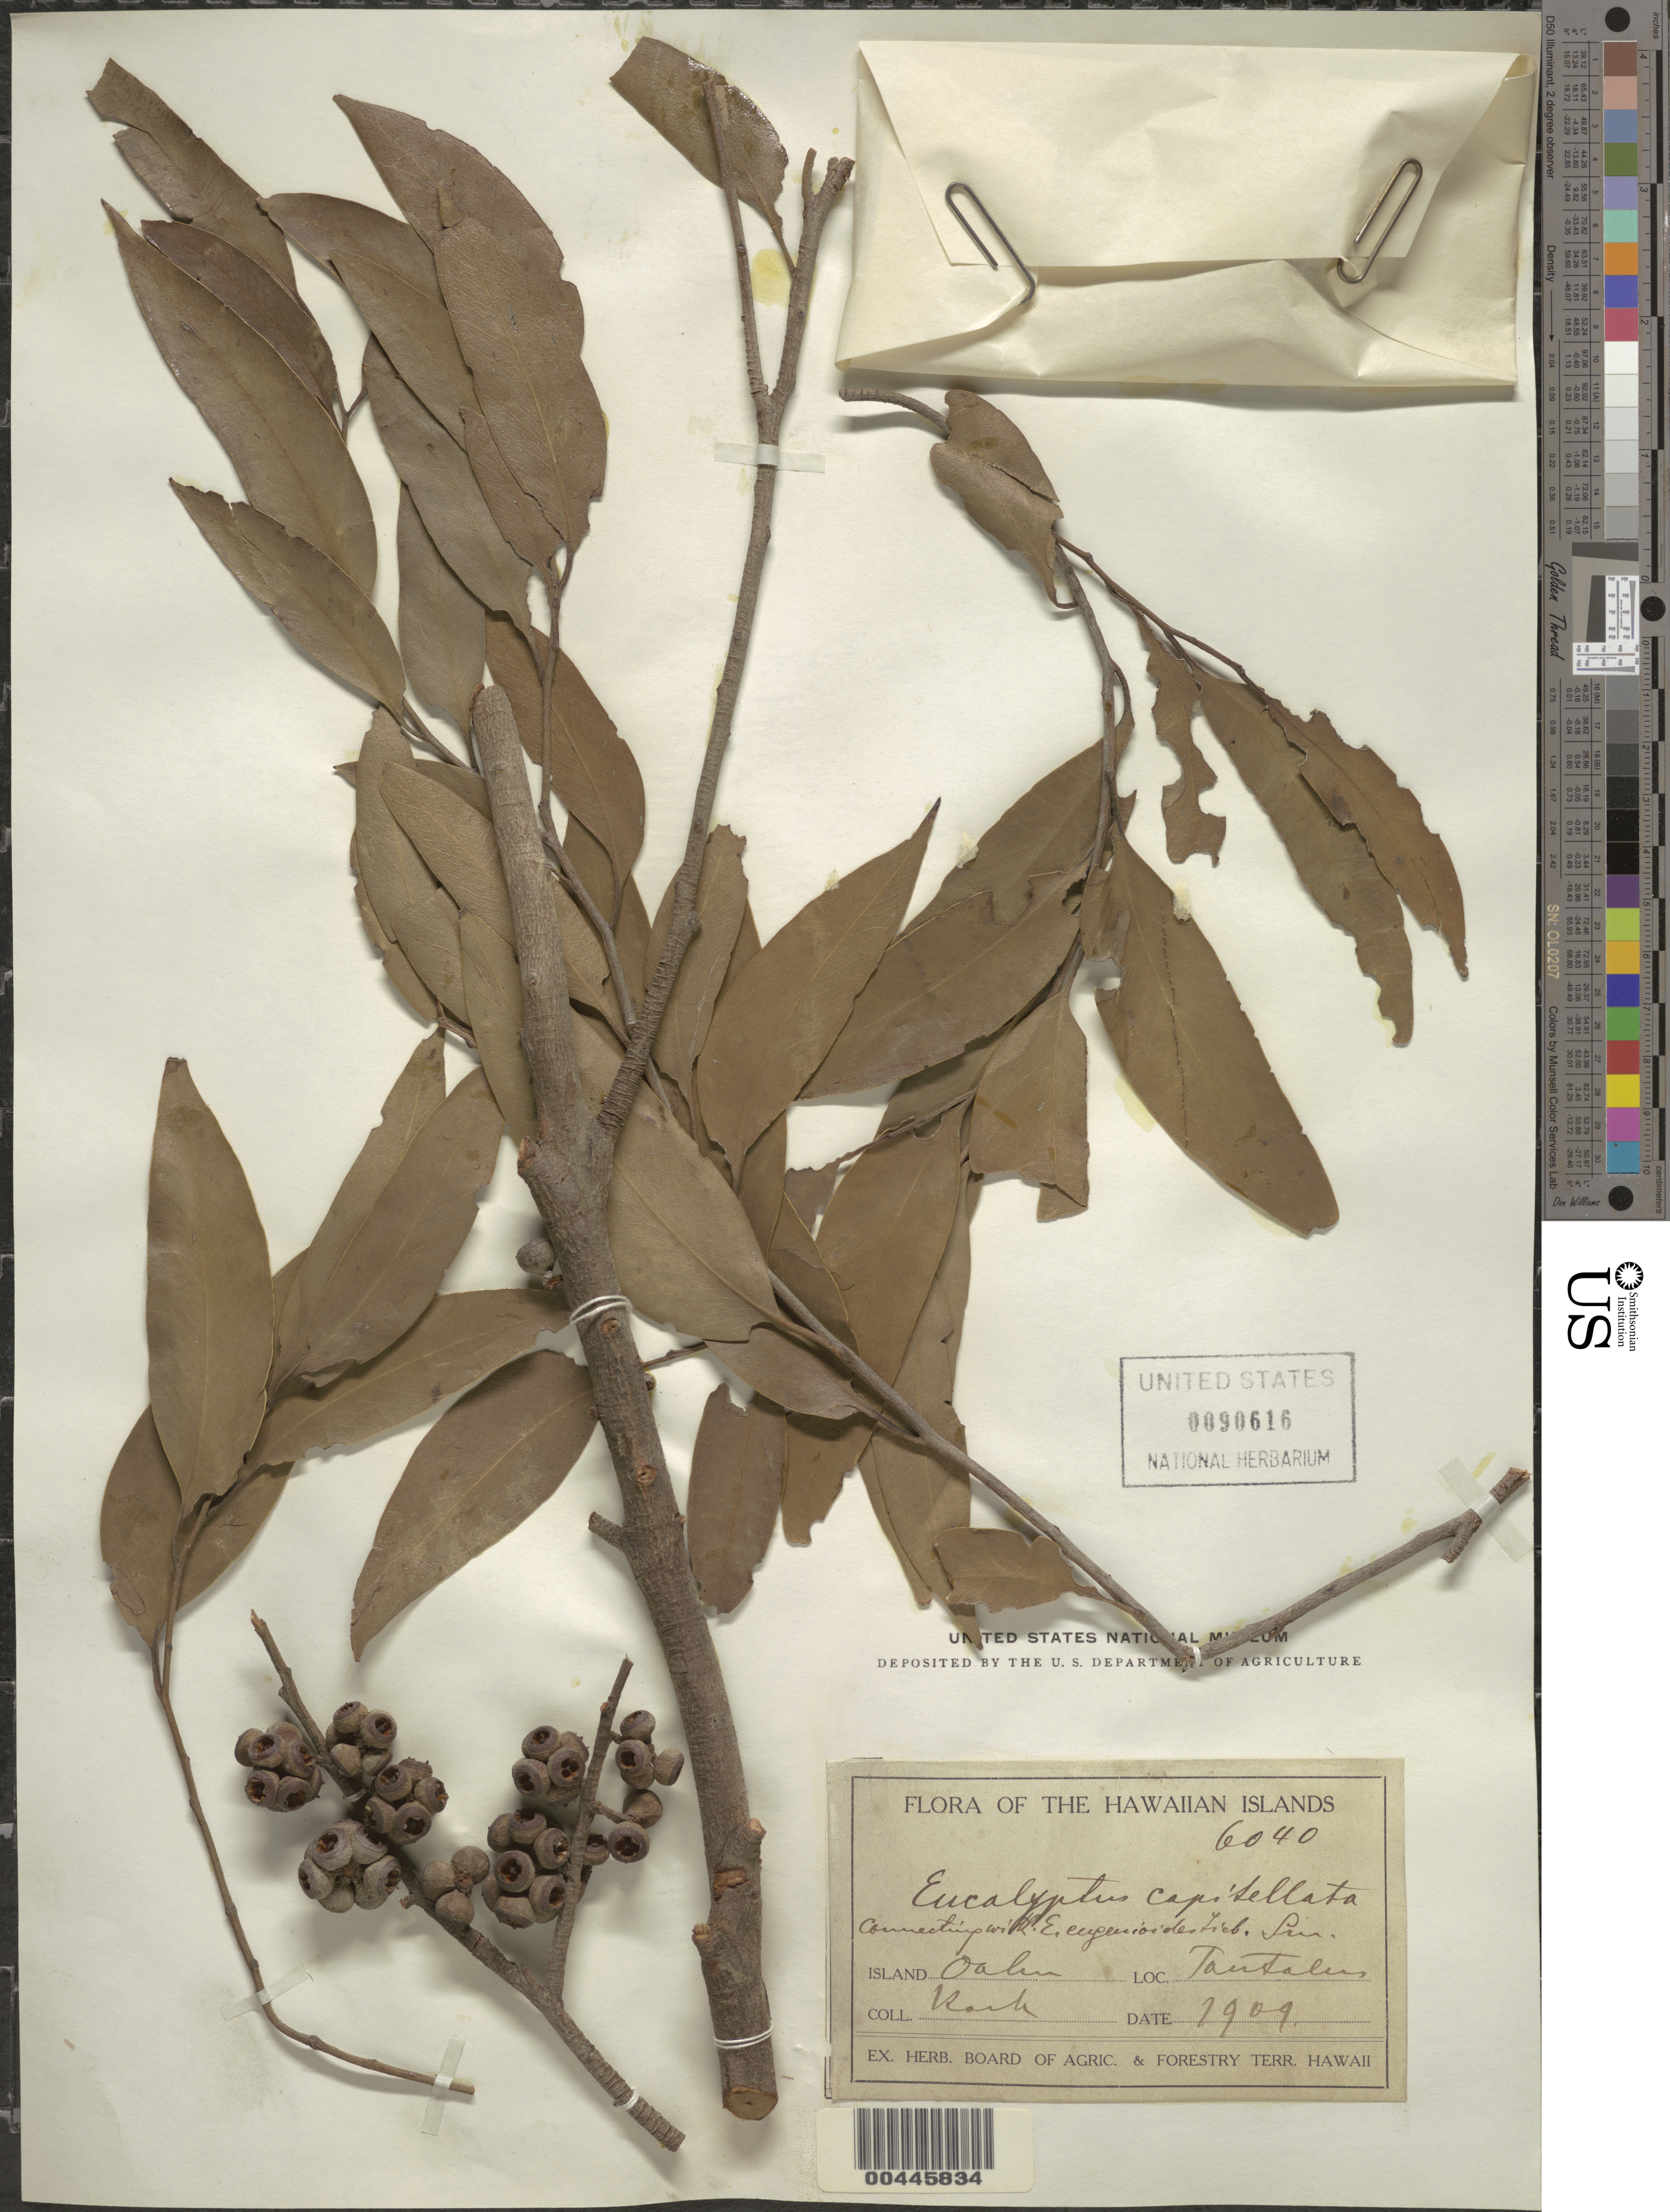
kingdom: Plantae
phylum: Tracheophyta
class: Magnoliopsida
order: Myrtales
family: Myrtaceae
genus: Eucalyptus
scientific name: Eucalyptus capitellata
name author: Sm.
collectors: J. F. Rock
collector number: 6040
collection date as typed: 1909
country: United States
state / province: Hawaii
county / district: Honolulu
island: Oahu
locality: Tantalus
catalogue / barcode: US 90616